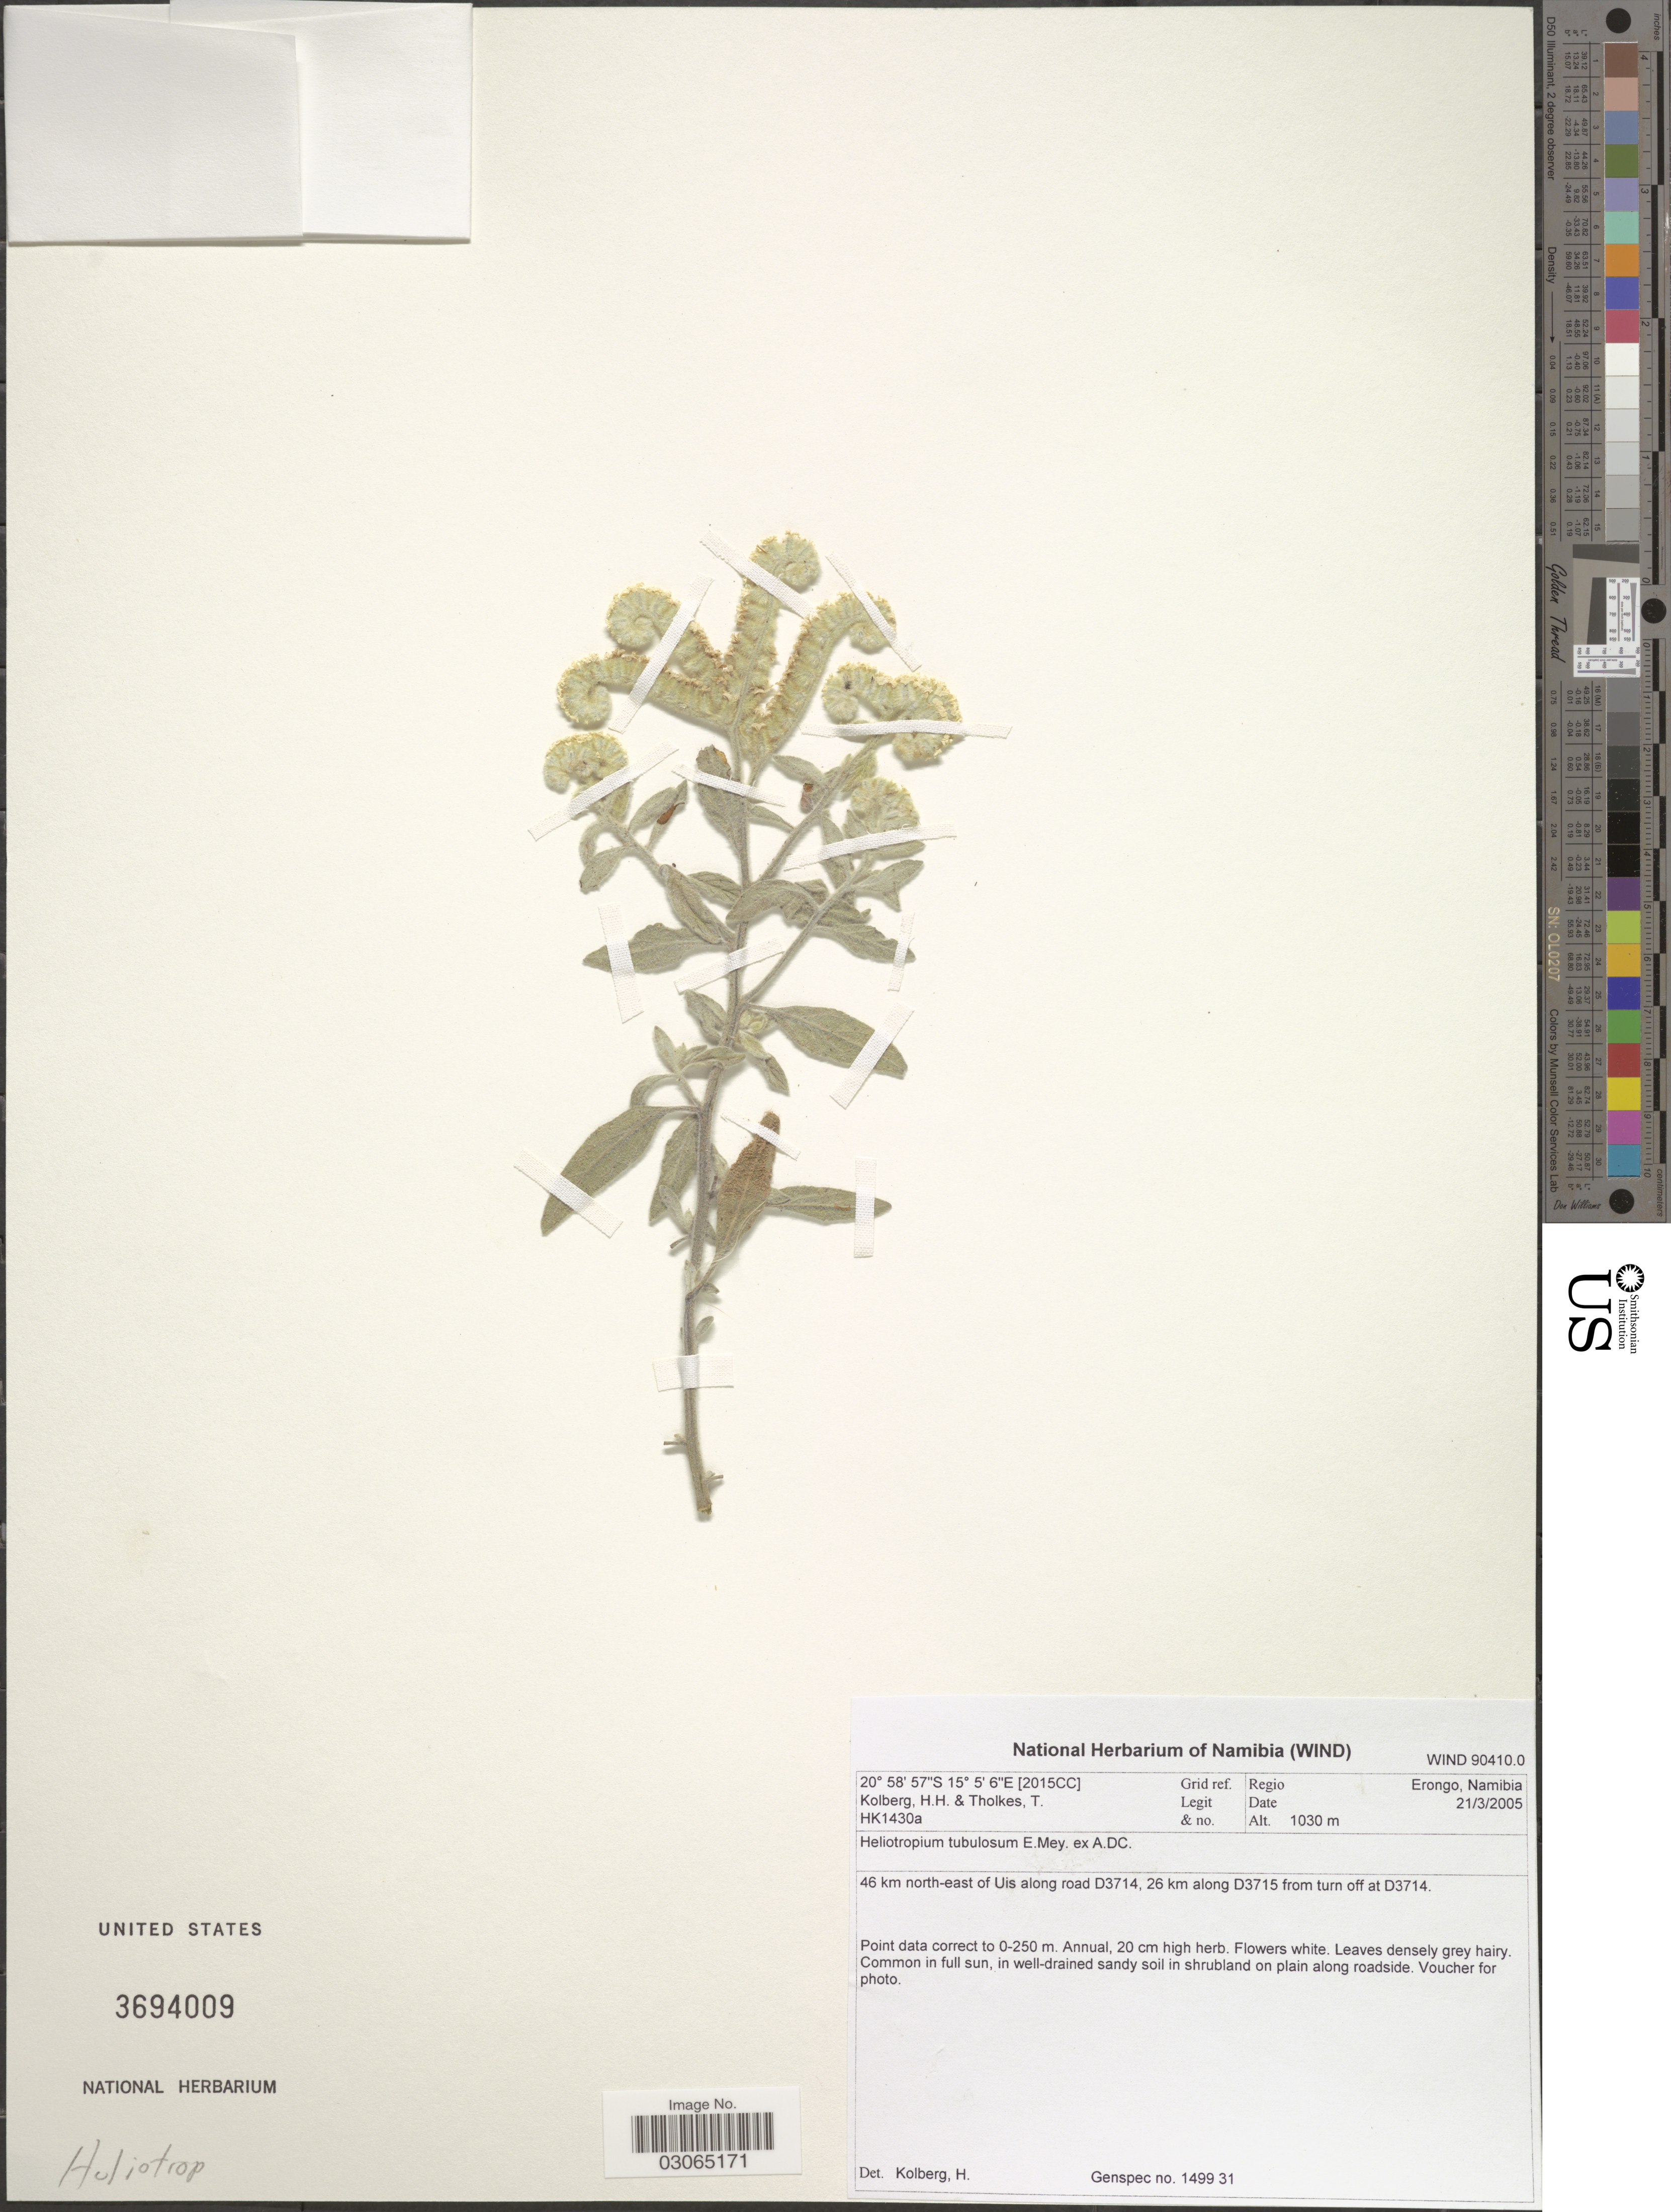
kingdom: Plantae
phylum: Tracheophyta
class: Magnoliopsida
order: Boraginales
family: Heliotropiaceae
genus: Heliotropium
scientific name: Heliotropium tubulosum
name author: E. Mey. ex DC.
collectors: H. H. Kolberg & T. Tholkes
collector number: HK1430a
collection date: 2005-03-21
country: Namibia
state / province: Erongo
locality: [2015CC] Regio Erongo. 46 km north-east of Uis along road D3714, 26 km along D3715 from turn off at D3714.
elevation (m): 1030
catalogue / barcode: US 3694009